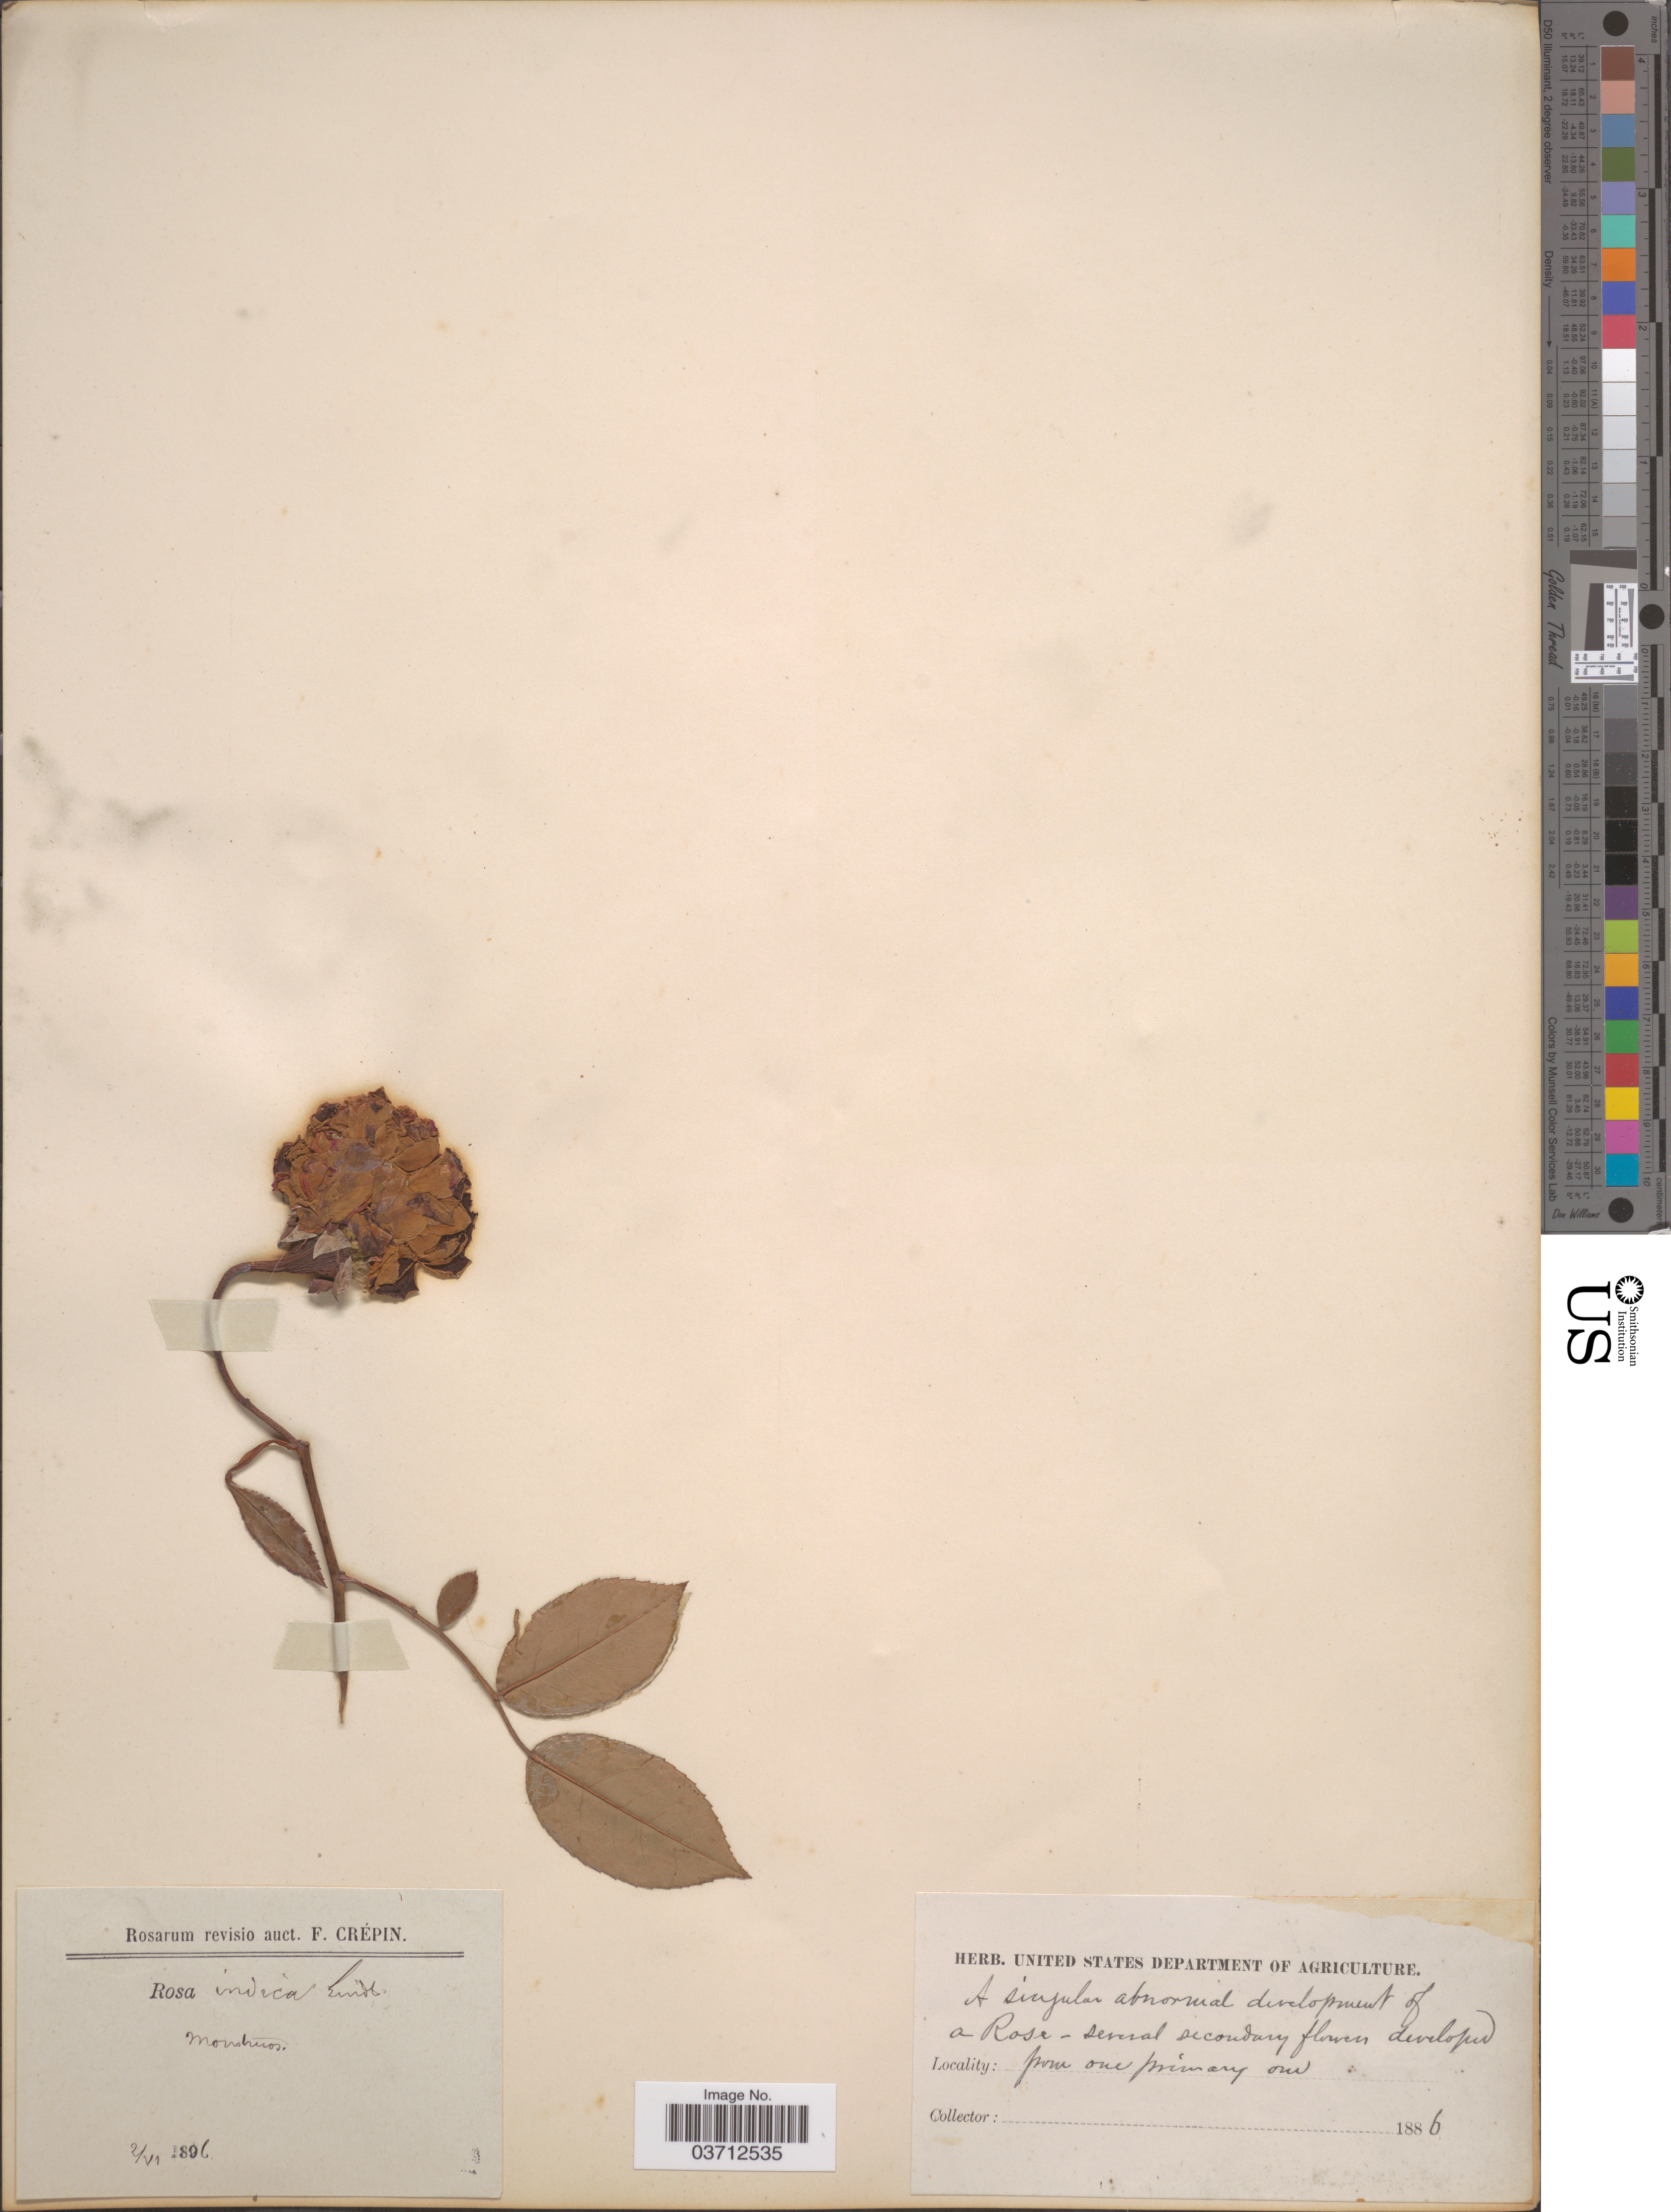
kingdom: Plantae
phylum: Tracheophyta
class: Magnoliopsida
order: Rosales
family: Rosaceae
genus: Rosa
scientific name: Rosa indica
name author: L.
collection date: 1886